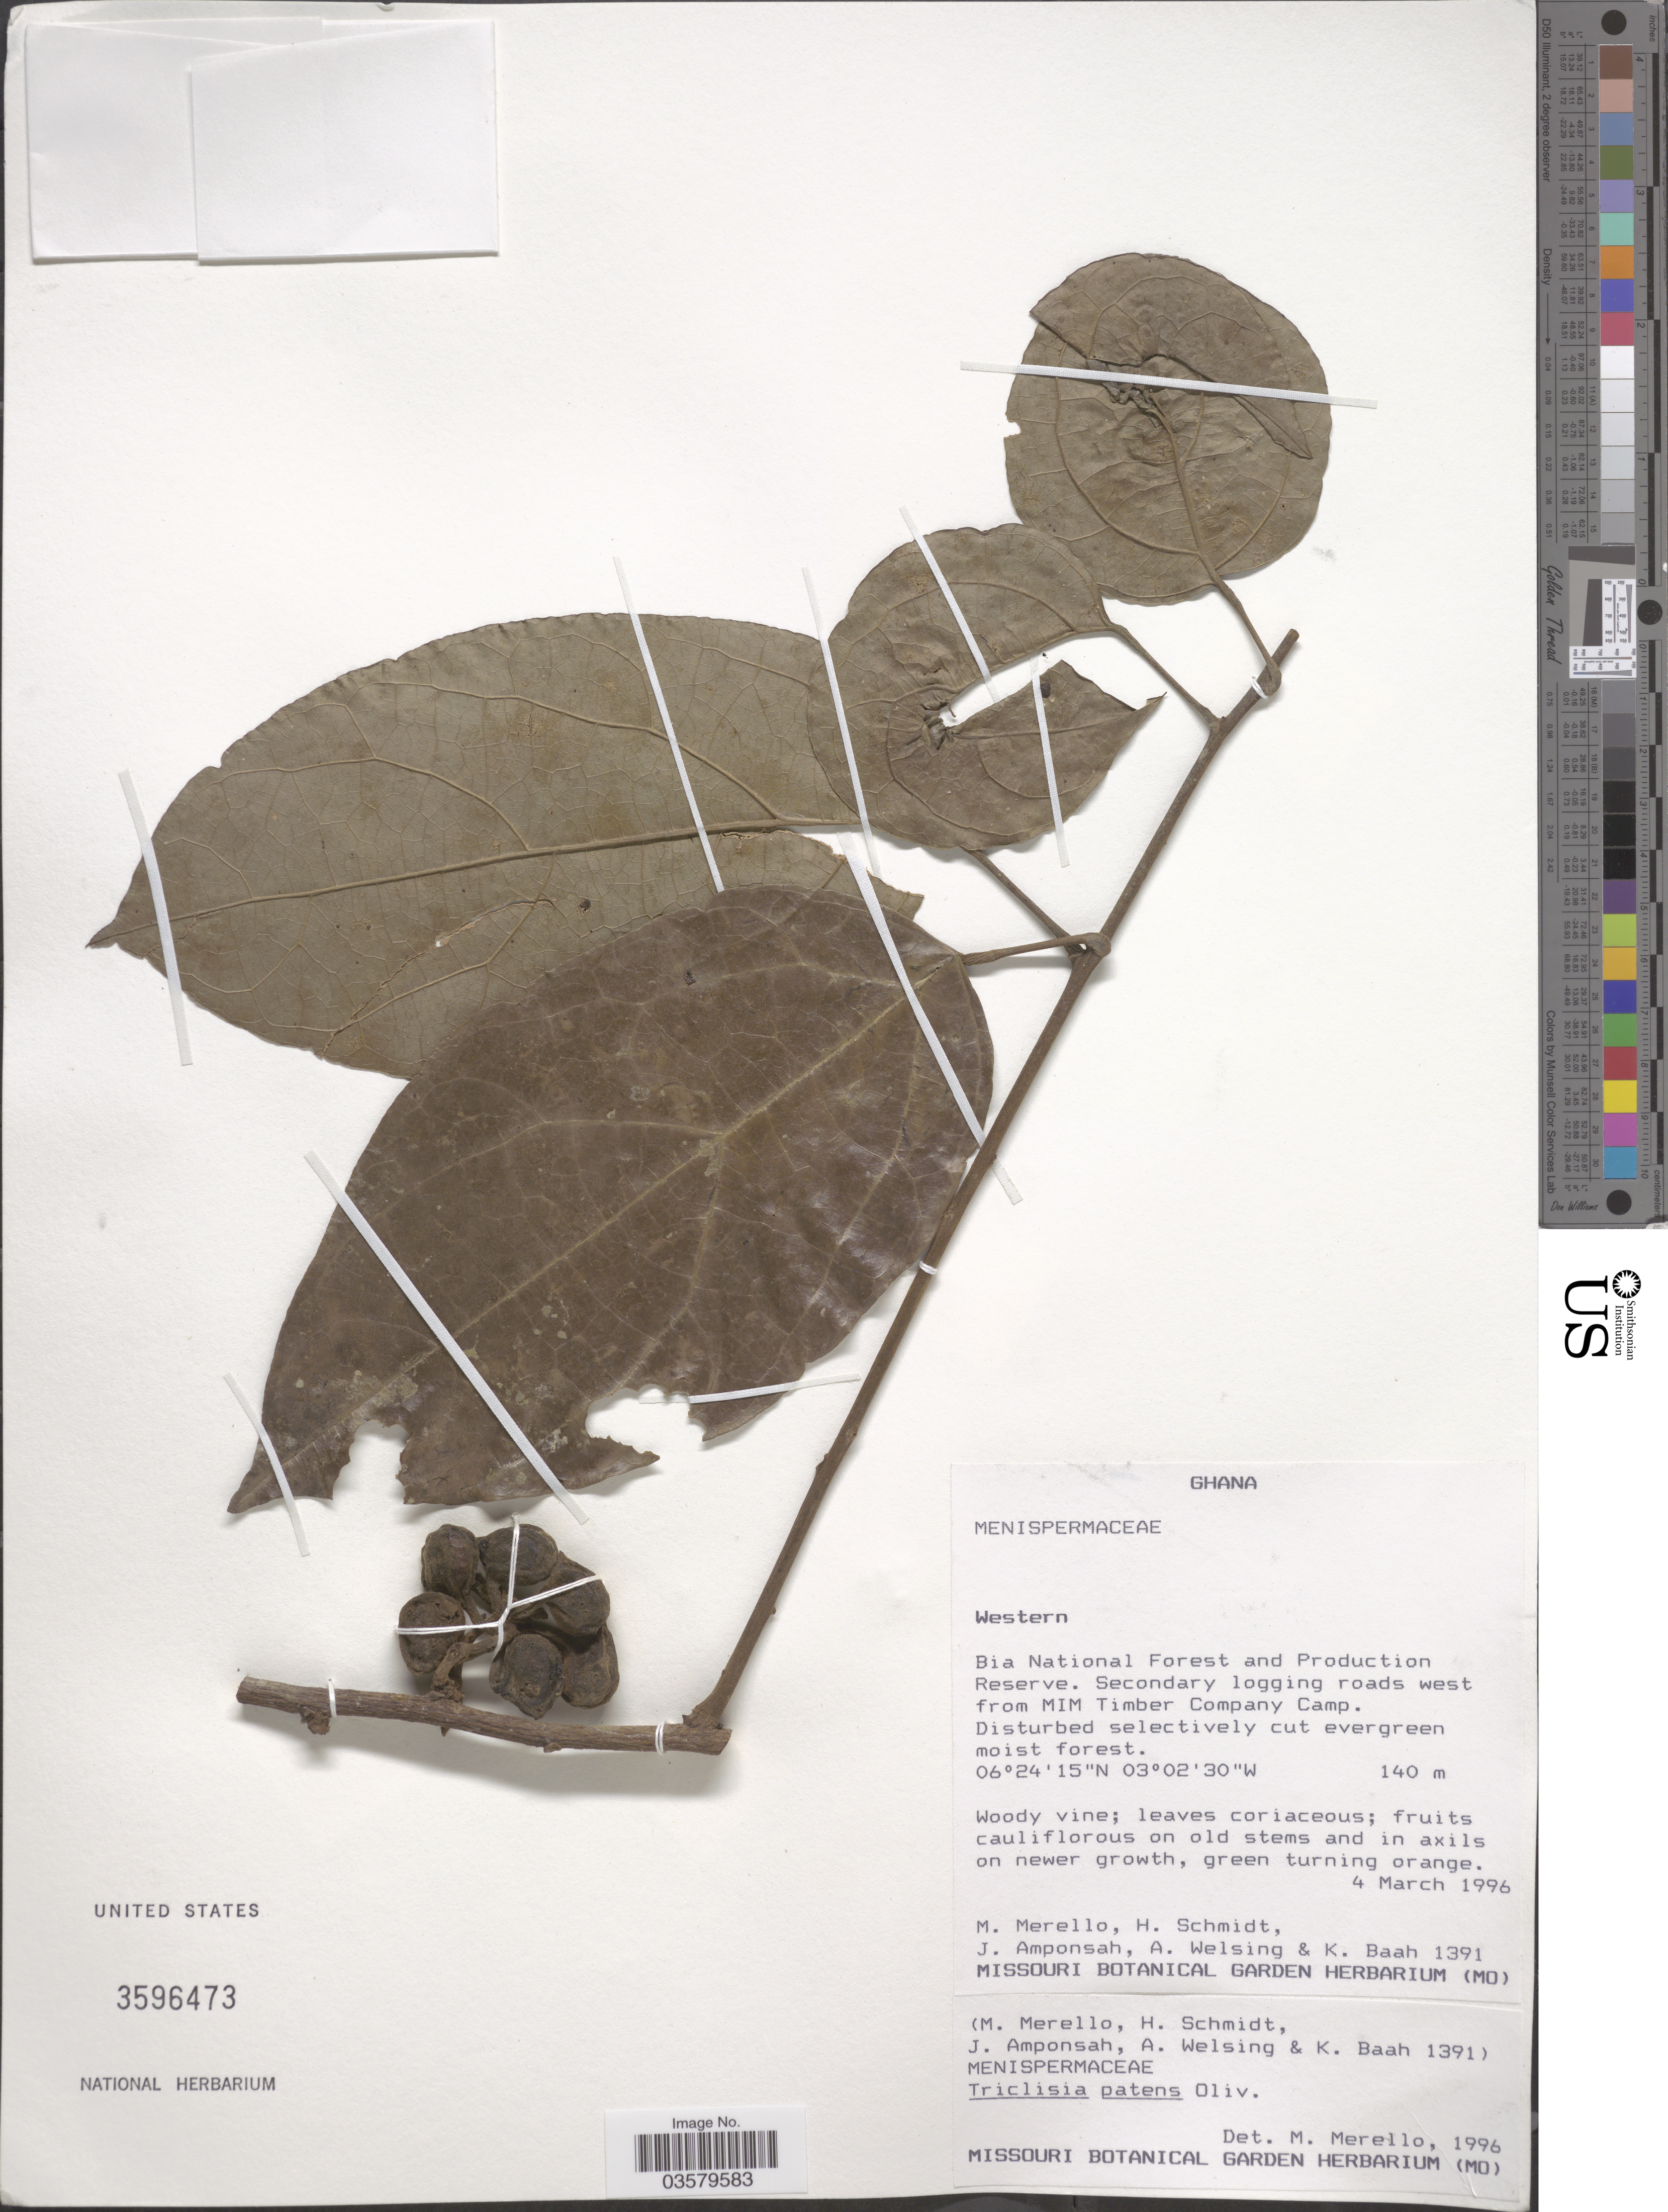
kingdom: Plantae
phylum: Tracheophyta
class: Magnoliopsida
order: Ranunculales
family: Menispermaceae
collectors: M. Merello, H. Schmidt, J. Amponsah, A. Welsing & K. Baah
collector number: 1391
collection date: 1996-03-04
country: Ghana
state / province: Western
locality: Bia National Forest and Production Reserve. Secondary logging roads west from MIM Timber Company Camp.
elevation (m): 140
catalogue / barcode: US 3596473